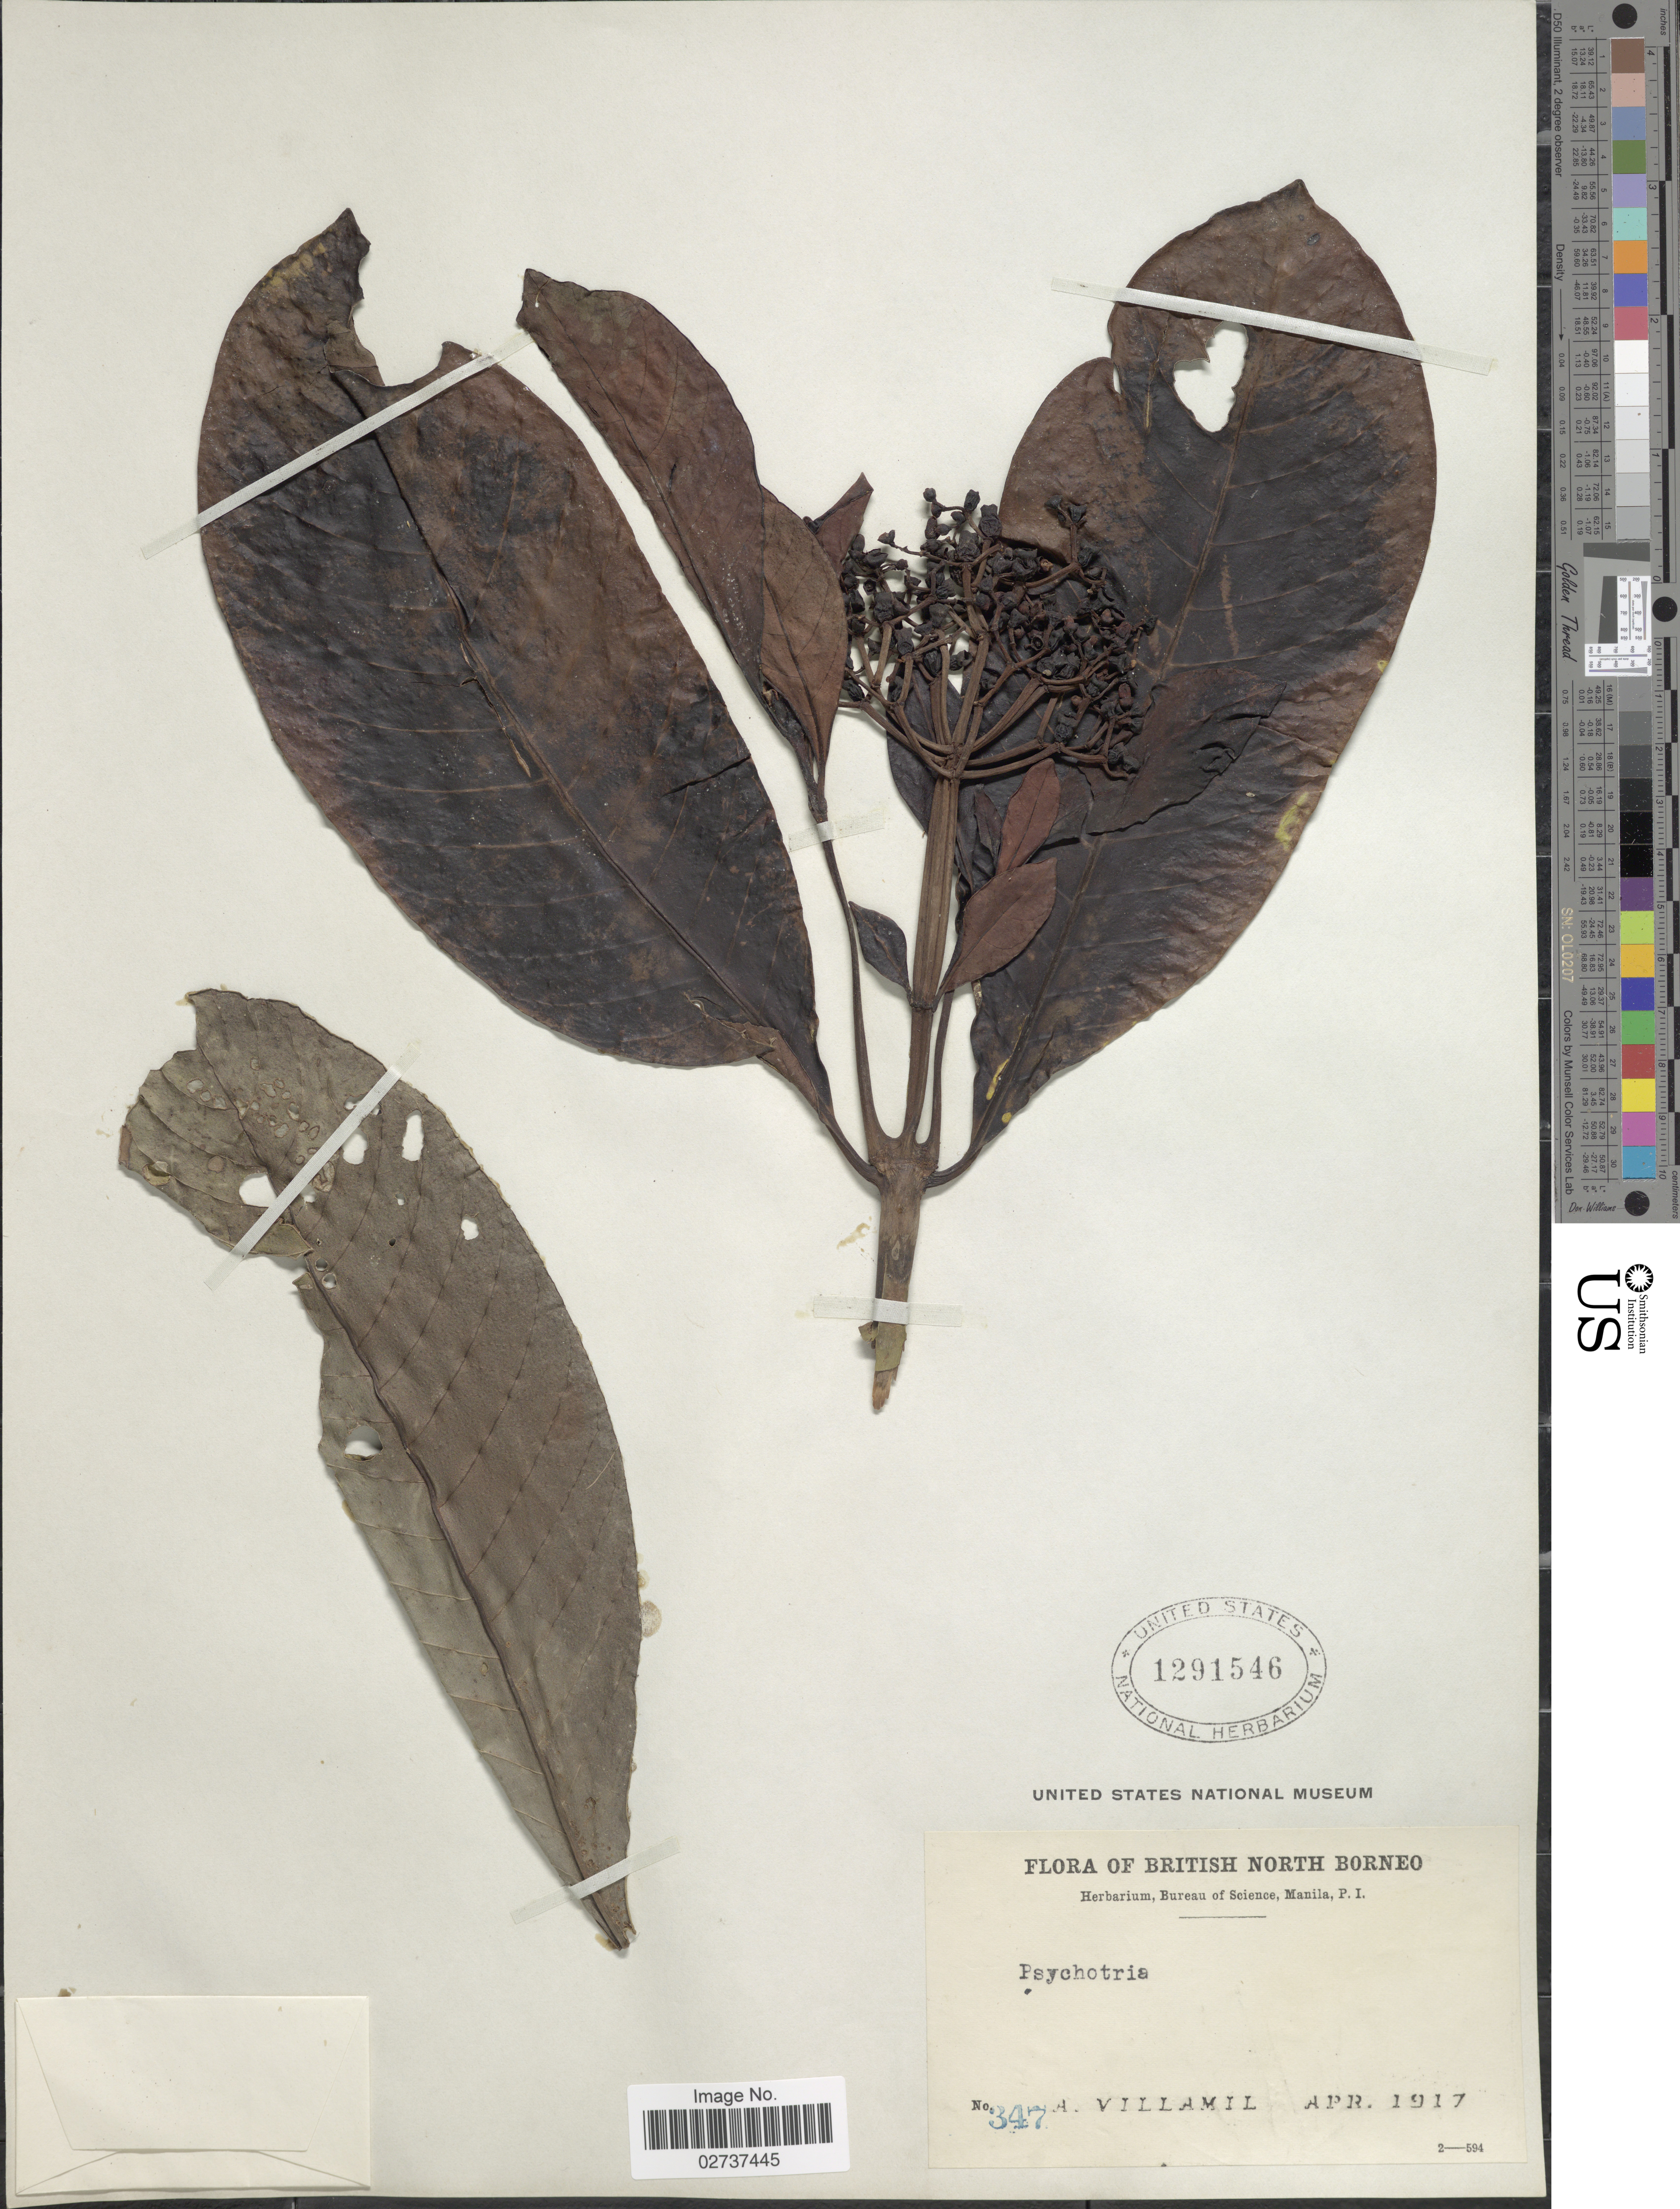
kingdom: Plantae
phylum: Tracheophyta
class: Magnoliopsida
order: Gentianales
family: Rubiaceae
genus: Psychotria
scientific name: Psychotria sp.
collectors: A. Villamil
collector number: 347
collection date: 1917-04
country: Malaysia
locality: British North Borneo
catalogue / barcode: US 1291546